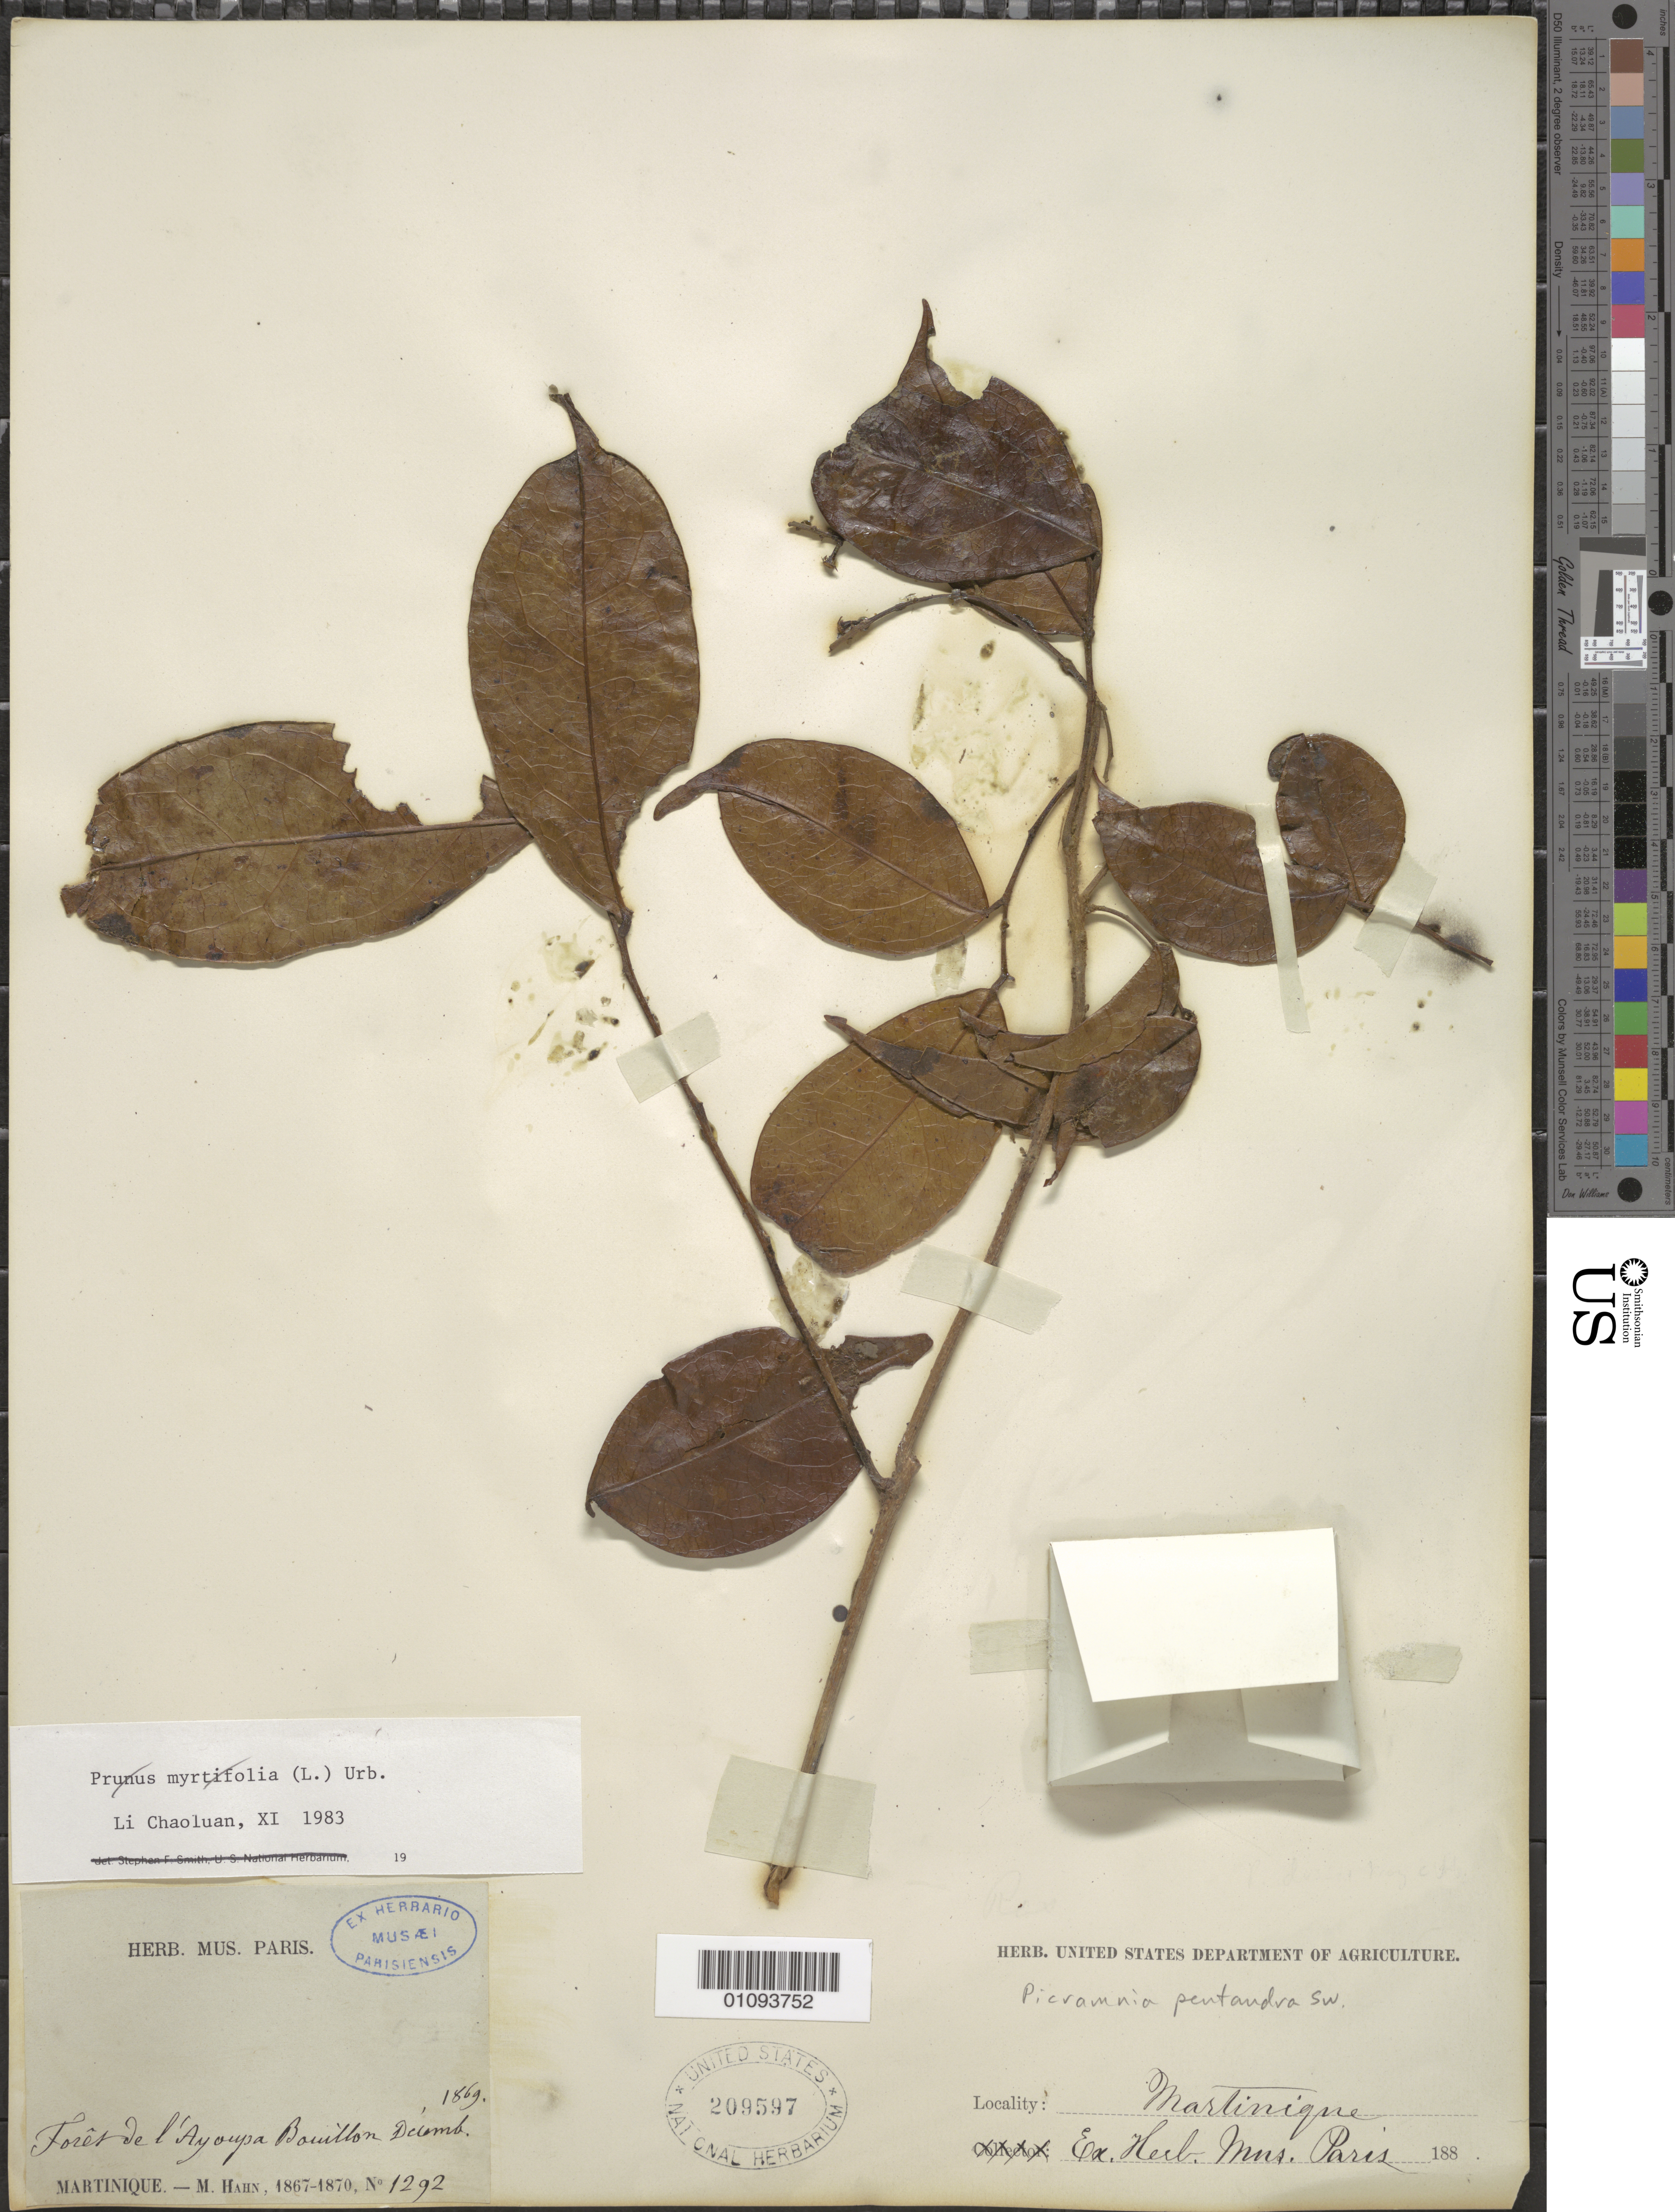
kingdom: Plantae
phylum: Tracheophyta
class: Magnoliopsida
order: Picramniales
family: Picramniaceae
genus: Picramnia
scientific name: Picramnia pentandra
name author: Sw.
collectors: M. Hahn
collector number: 1292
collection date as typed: Dec 1869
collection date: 1869-12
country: Martinique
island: Martinique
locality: Foret de l'Ayouya Bouillon Decomb.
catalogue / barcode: US 209597